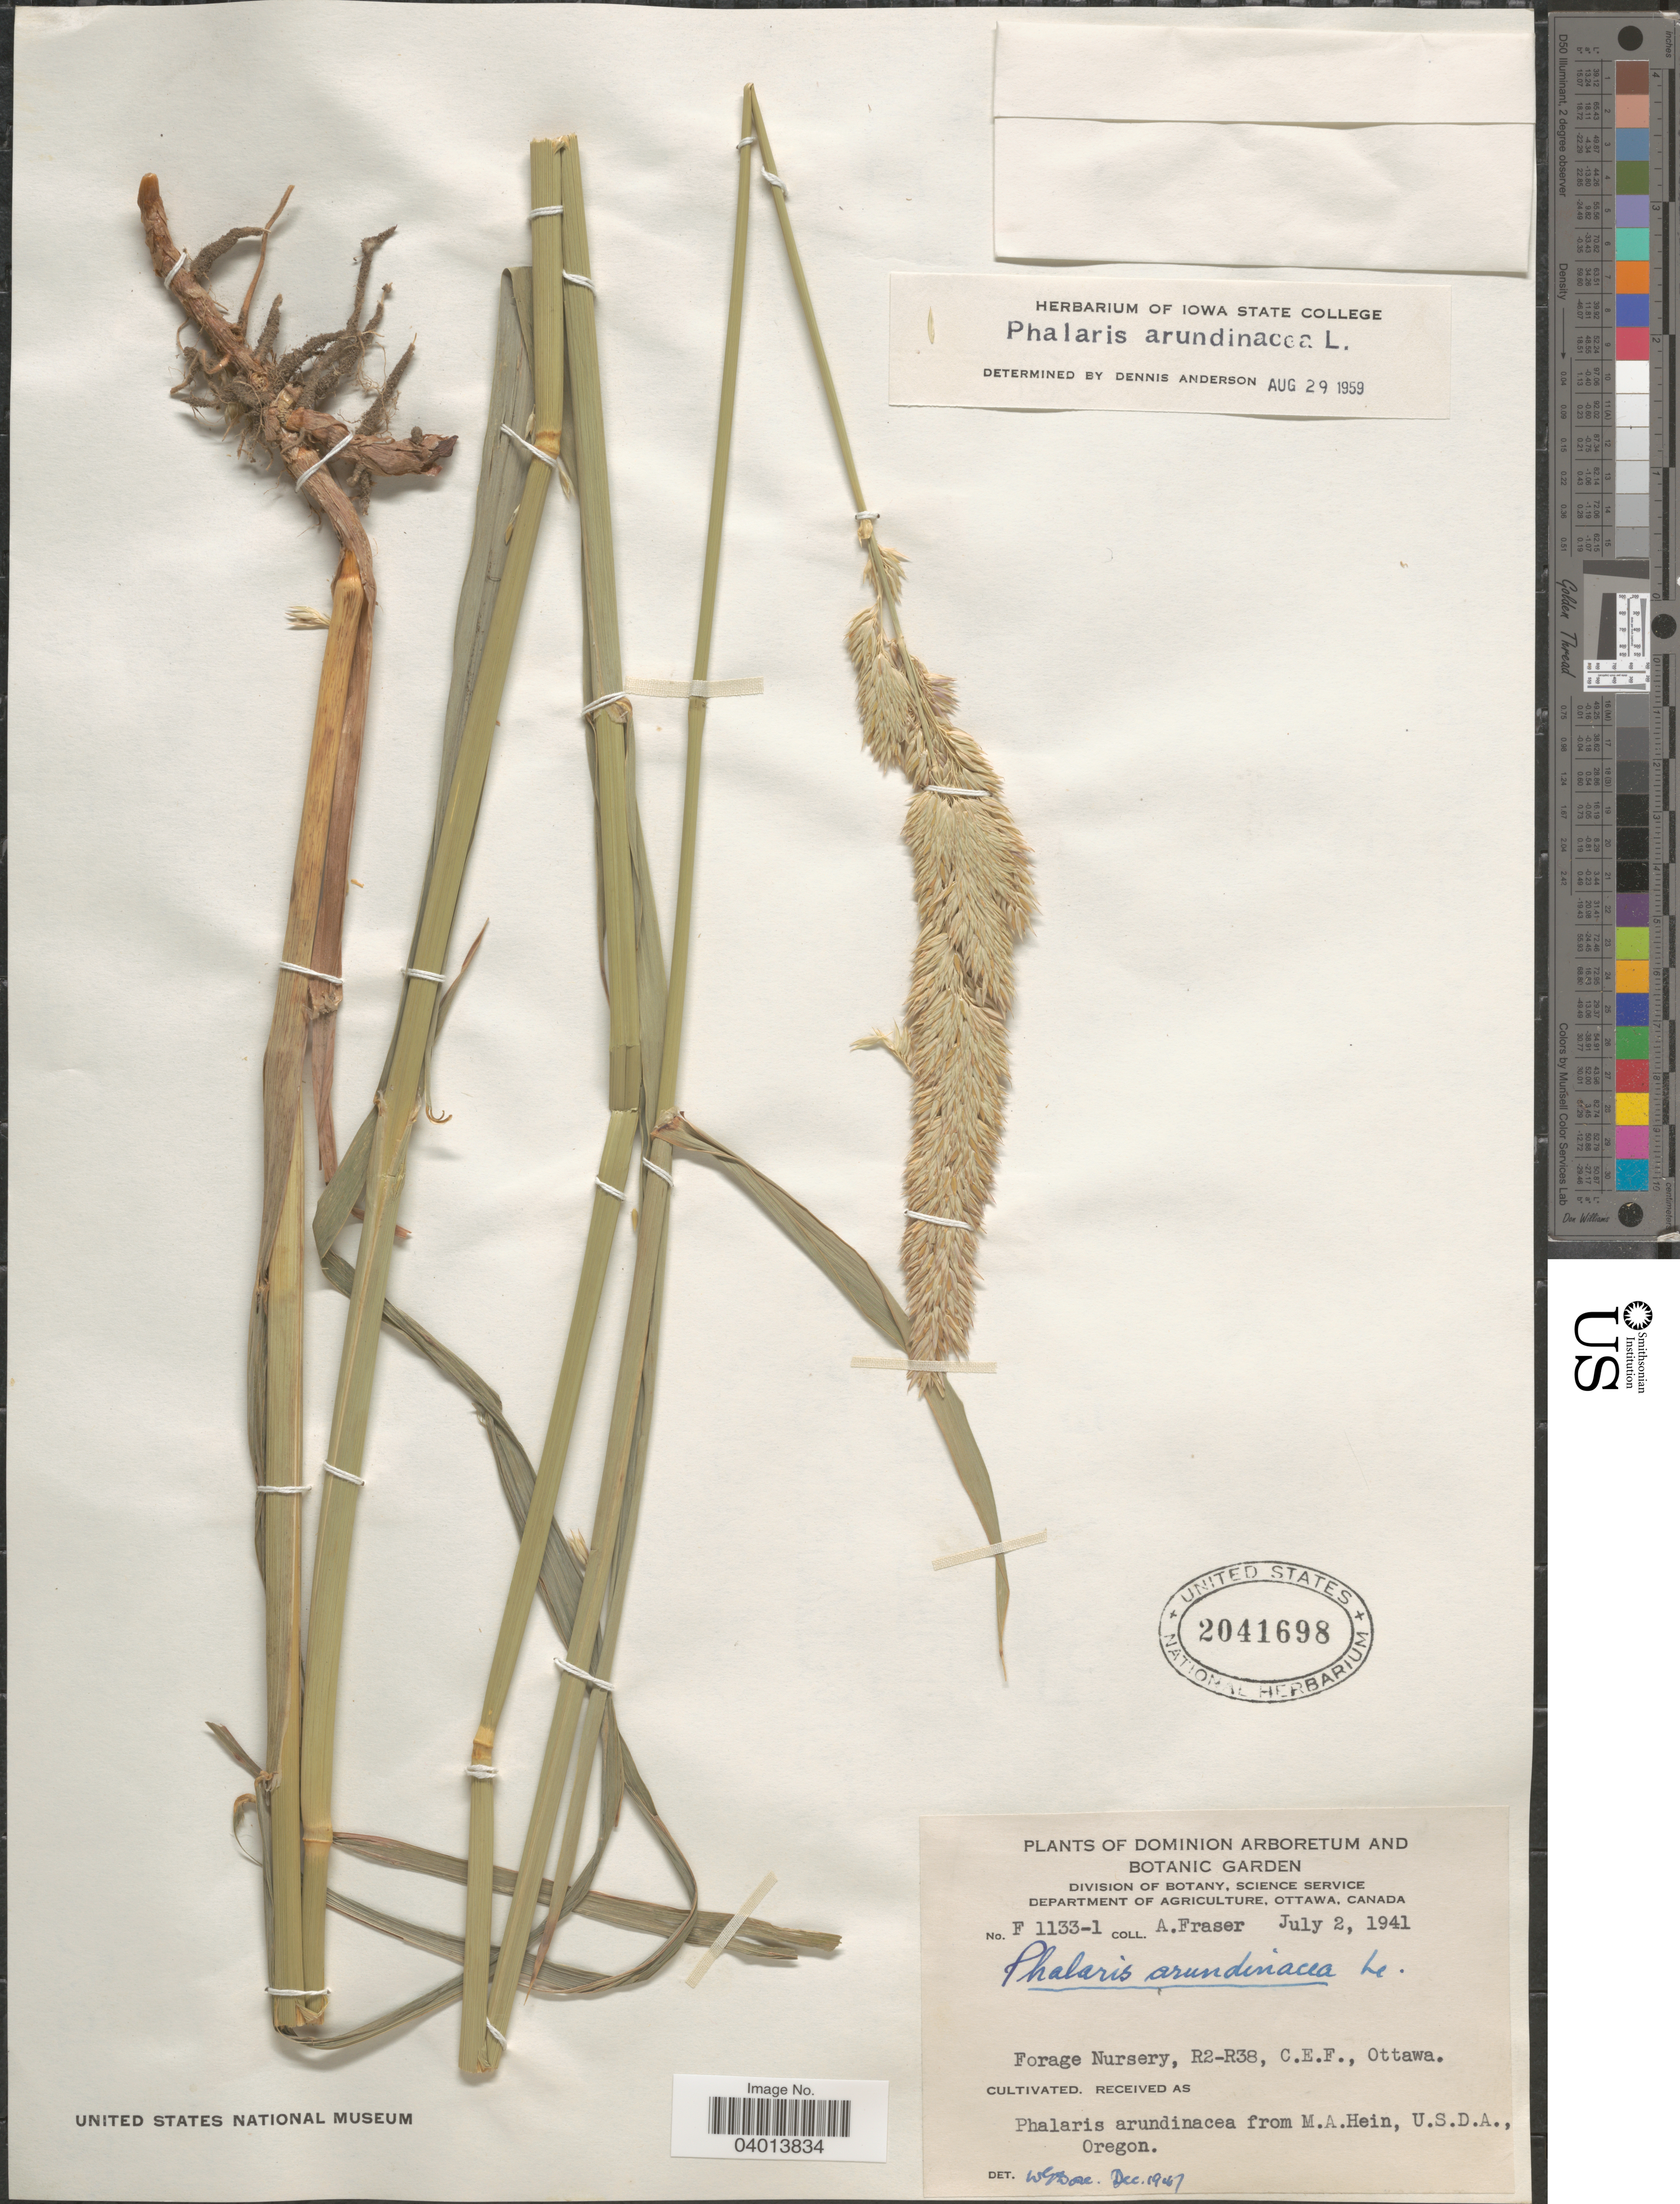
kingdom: Plantae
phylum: Tracheophyta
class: Liliopsida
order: Poales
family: Poaceae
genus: Phalaris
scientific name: Phalaris arundinacea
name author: L.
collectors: A. Fraser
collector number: F1133-1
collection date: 1941-07-02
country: Canada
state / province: Ontario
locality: Dominion Arboretum and Botanic Garden. Forage Nursery, R2-R38, C.E.F., Ottawa.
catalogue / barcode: US 2041698